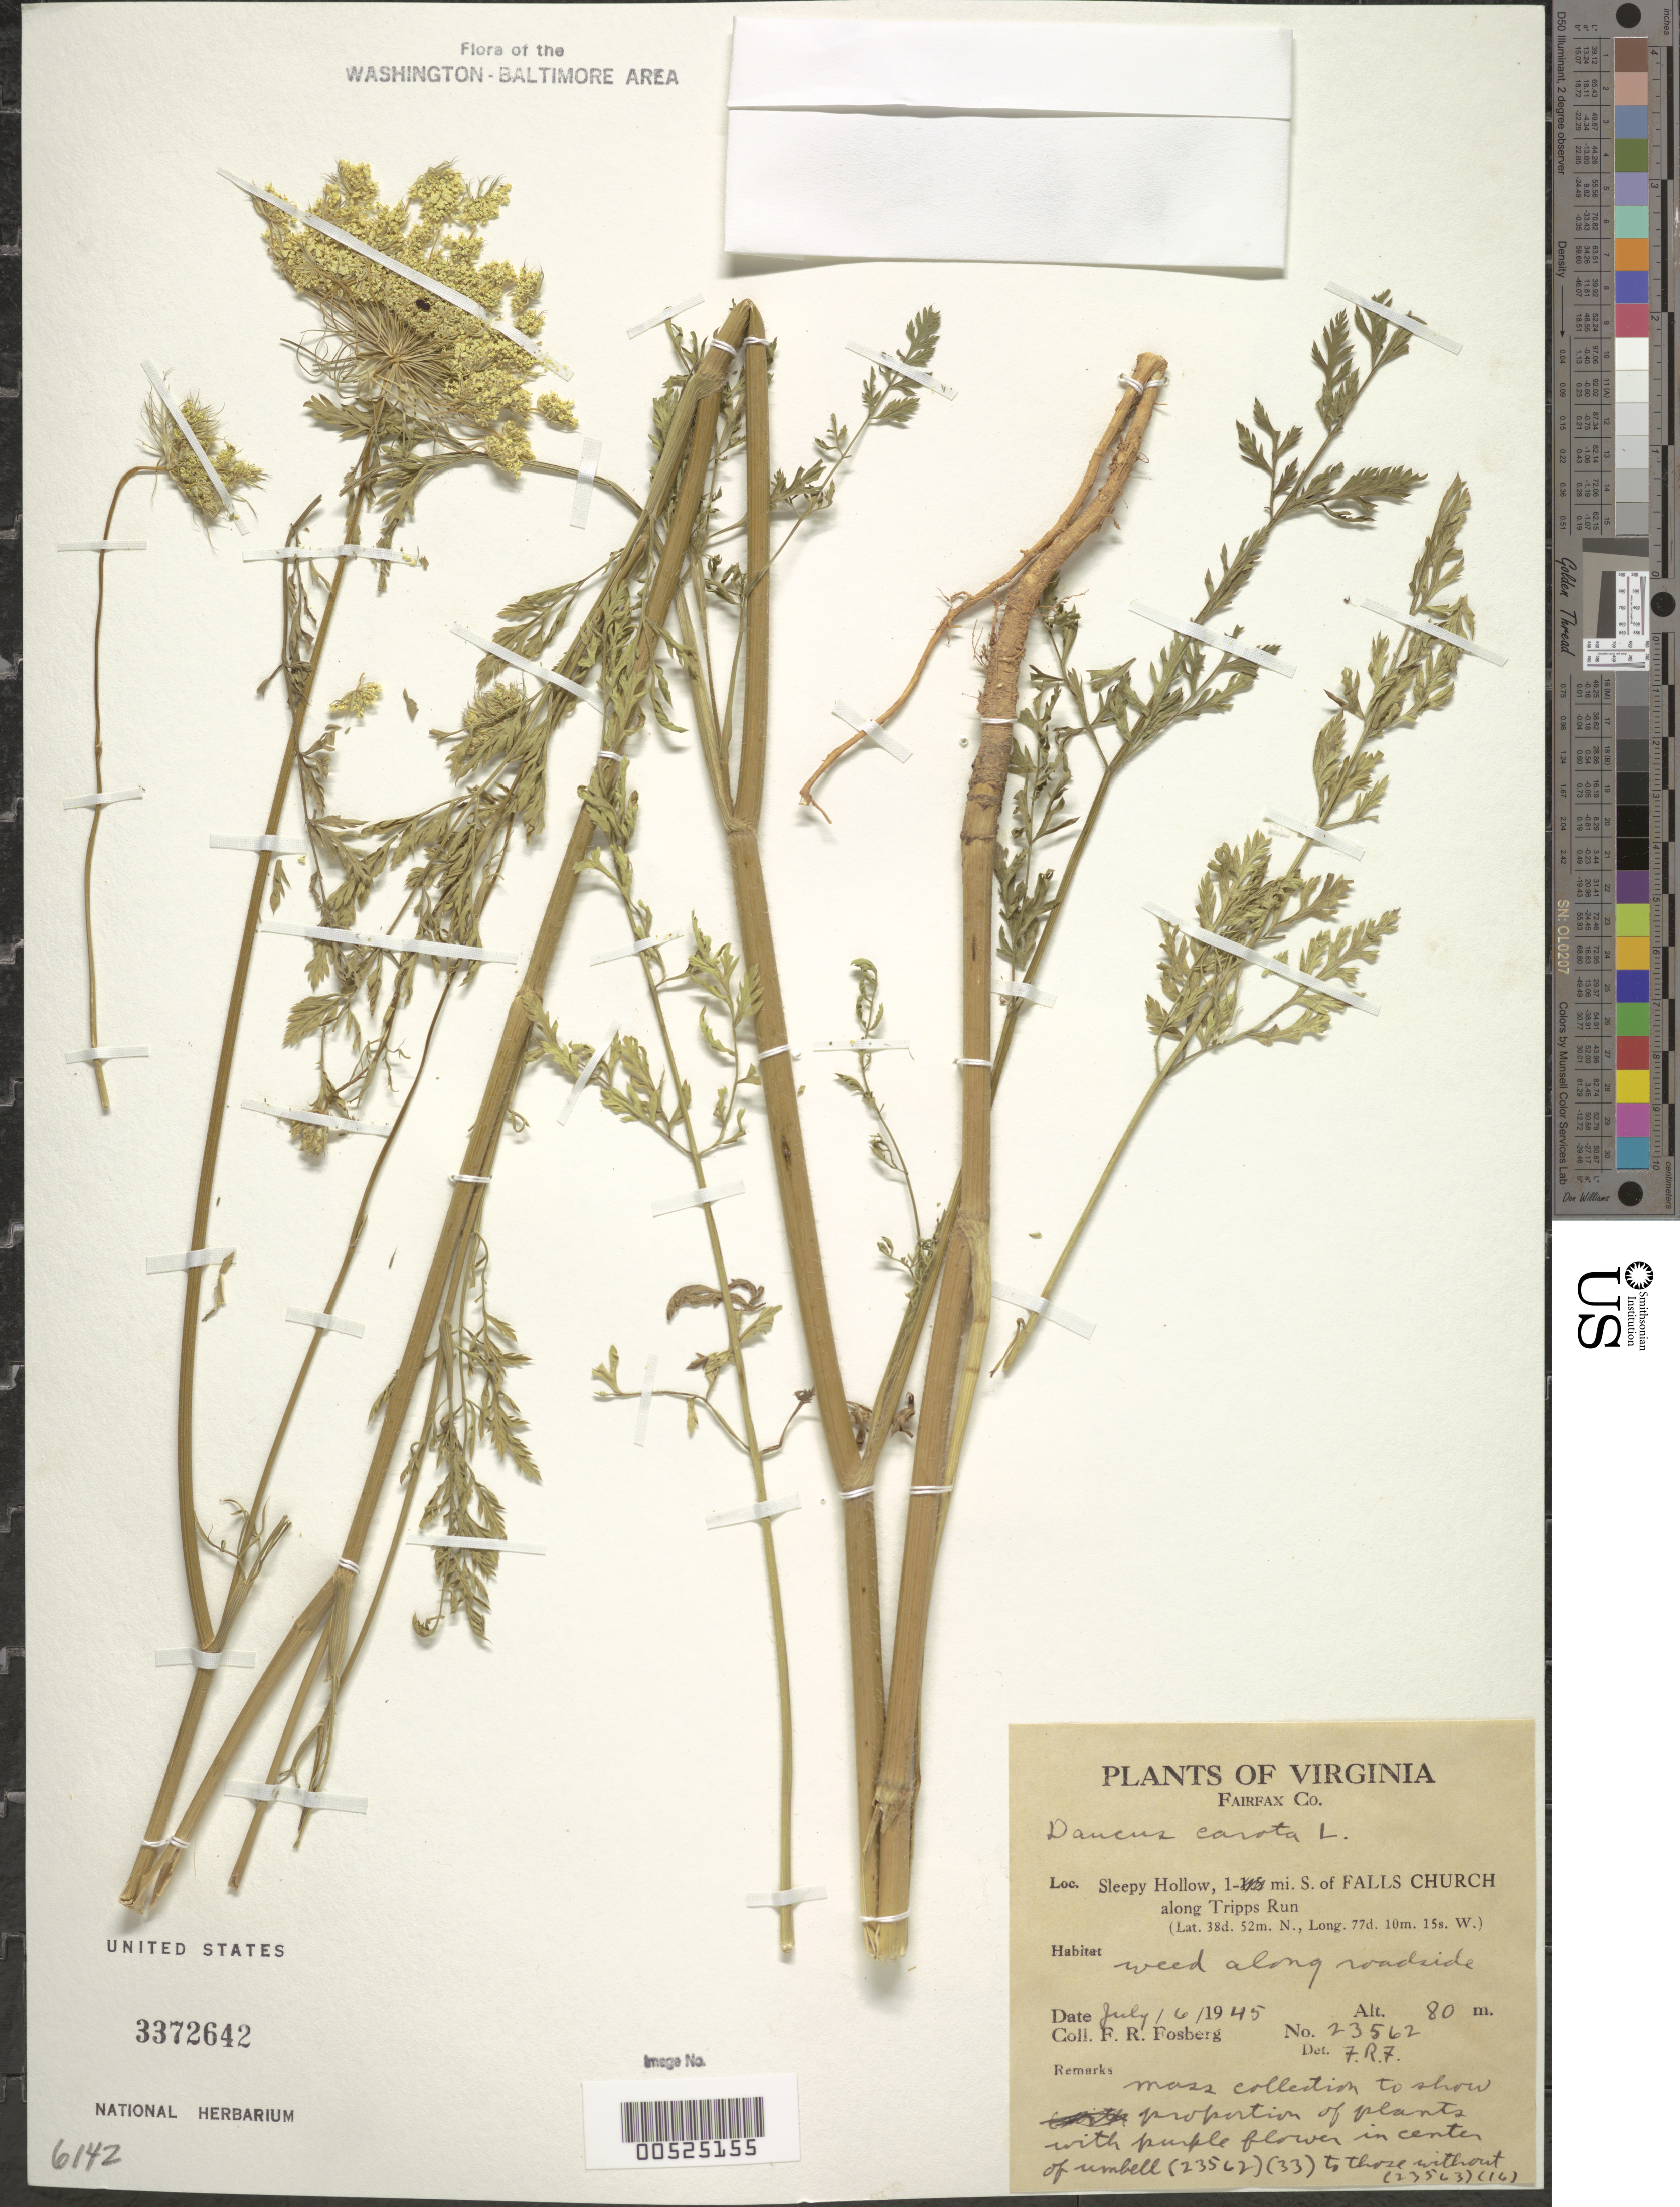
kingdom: Plantae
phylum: Tracheophyta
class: Magnoliopsida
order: Apiales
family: Apiaceae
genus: Daucus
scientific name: Daucus carota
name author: L.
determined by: Fosberg, F. R.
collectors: F. R. Fosberg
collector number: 23562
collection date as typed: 06 Jul 1945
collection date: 1945-07-06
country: United States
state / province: Virginia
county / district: Fairfax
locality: Sleepy Hollow, 1 mi. S of Falls Church along Tripps Run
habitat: Weed along roadside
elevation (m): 80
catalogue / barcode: US 3372642